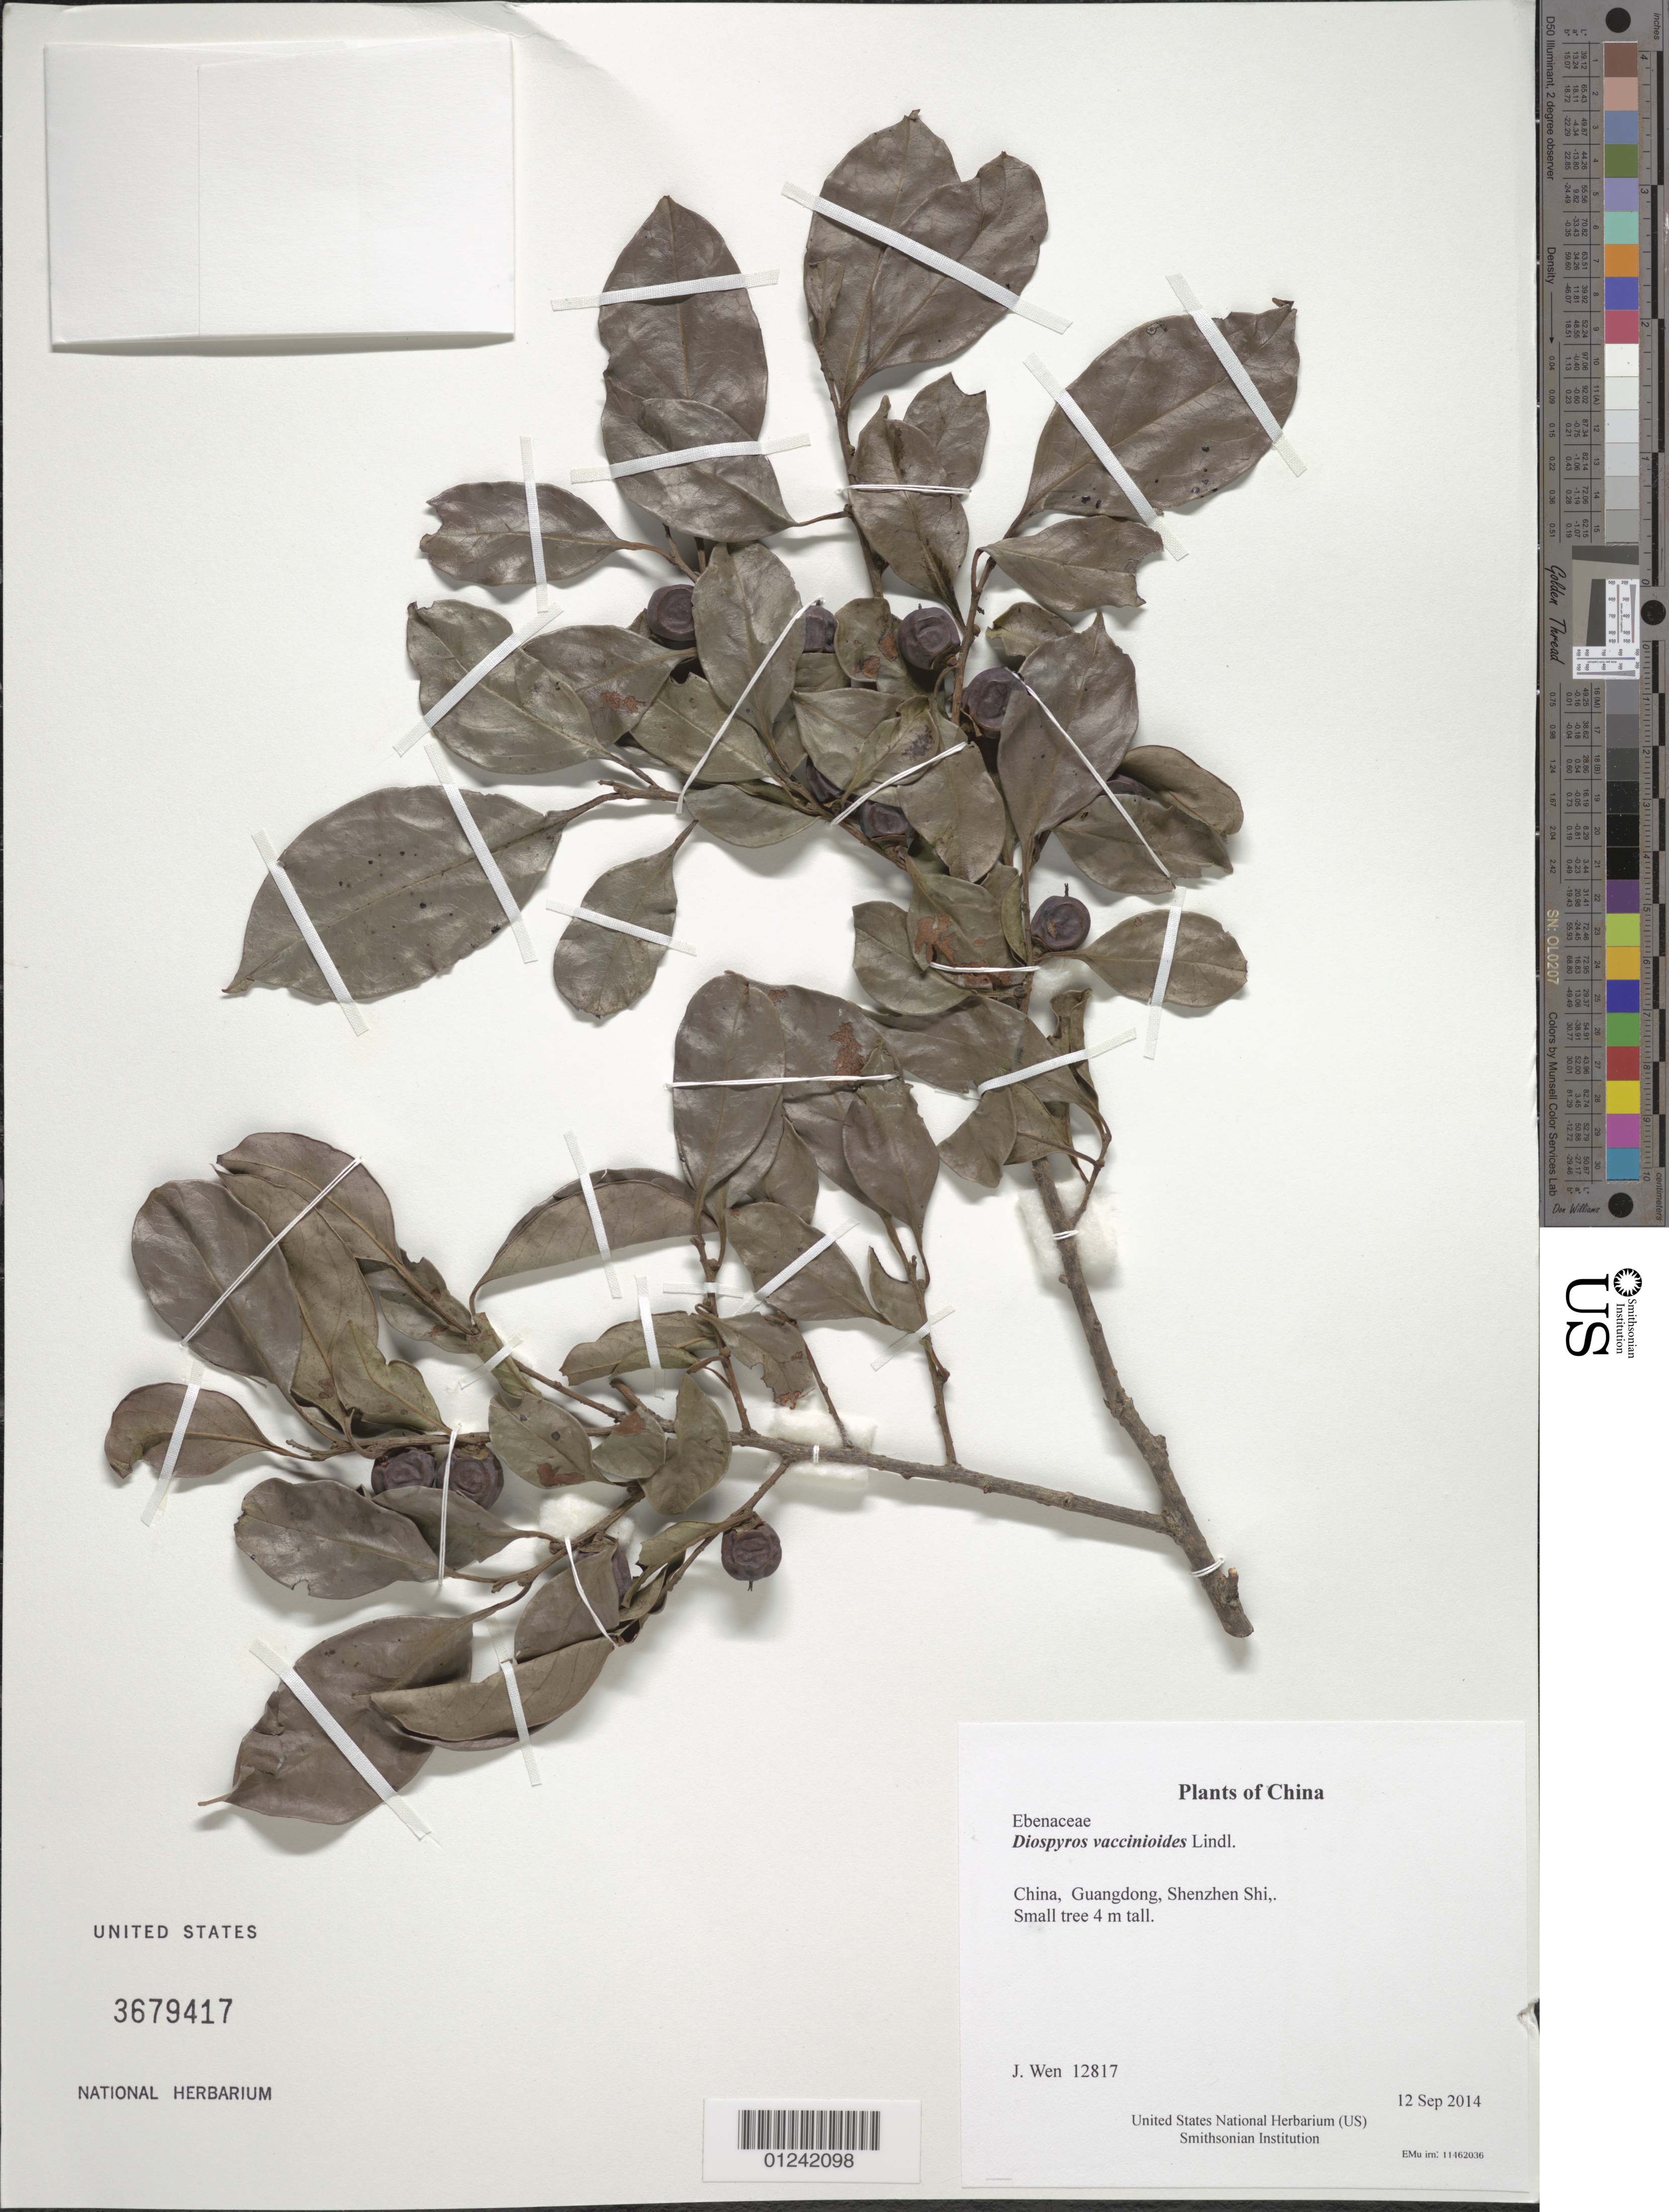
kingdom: Plantae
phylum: Tracheophyta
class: Magnoliopsida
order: Ericales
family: Ebenaceae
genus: Diospyros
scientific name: Diospyros vaccinioides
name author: Lindl.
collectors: J. Wen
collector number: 12817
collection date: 2014-09-12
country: China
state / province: Guangdong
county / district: Shenzhen Shi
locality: Guangdong, Shenzhen Shi,Wutongshan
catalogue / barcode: US 3679417